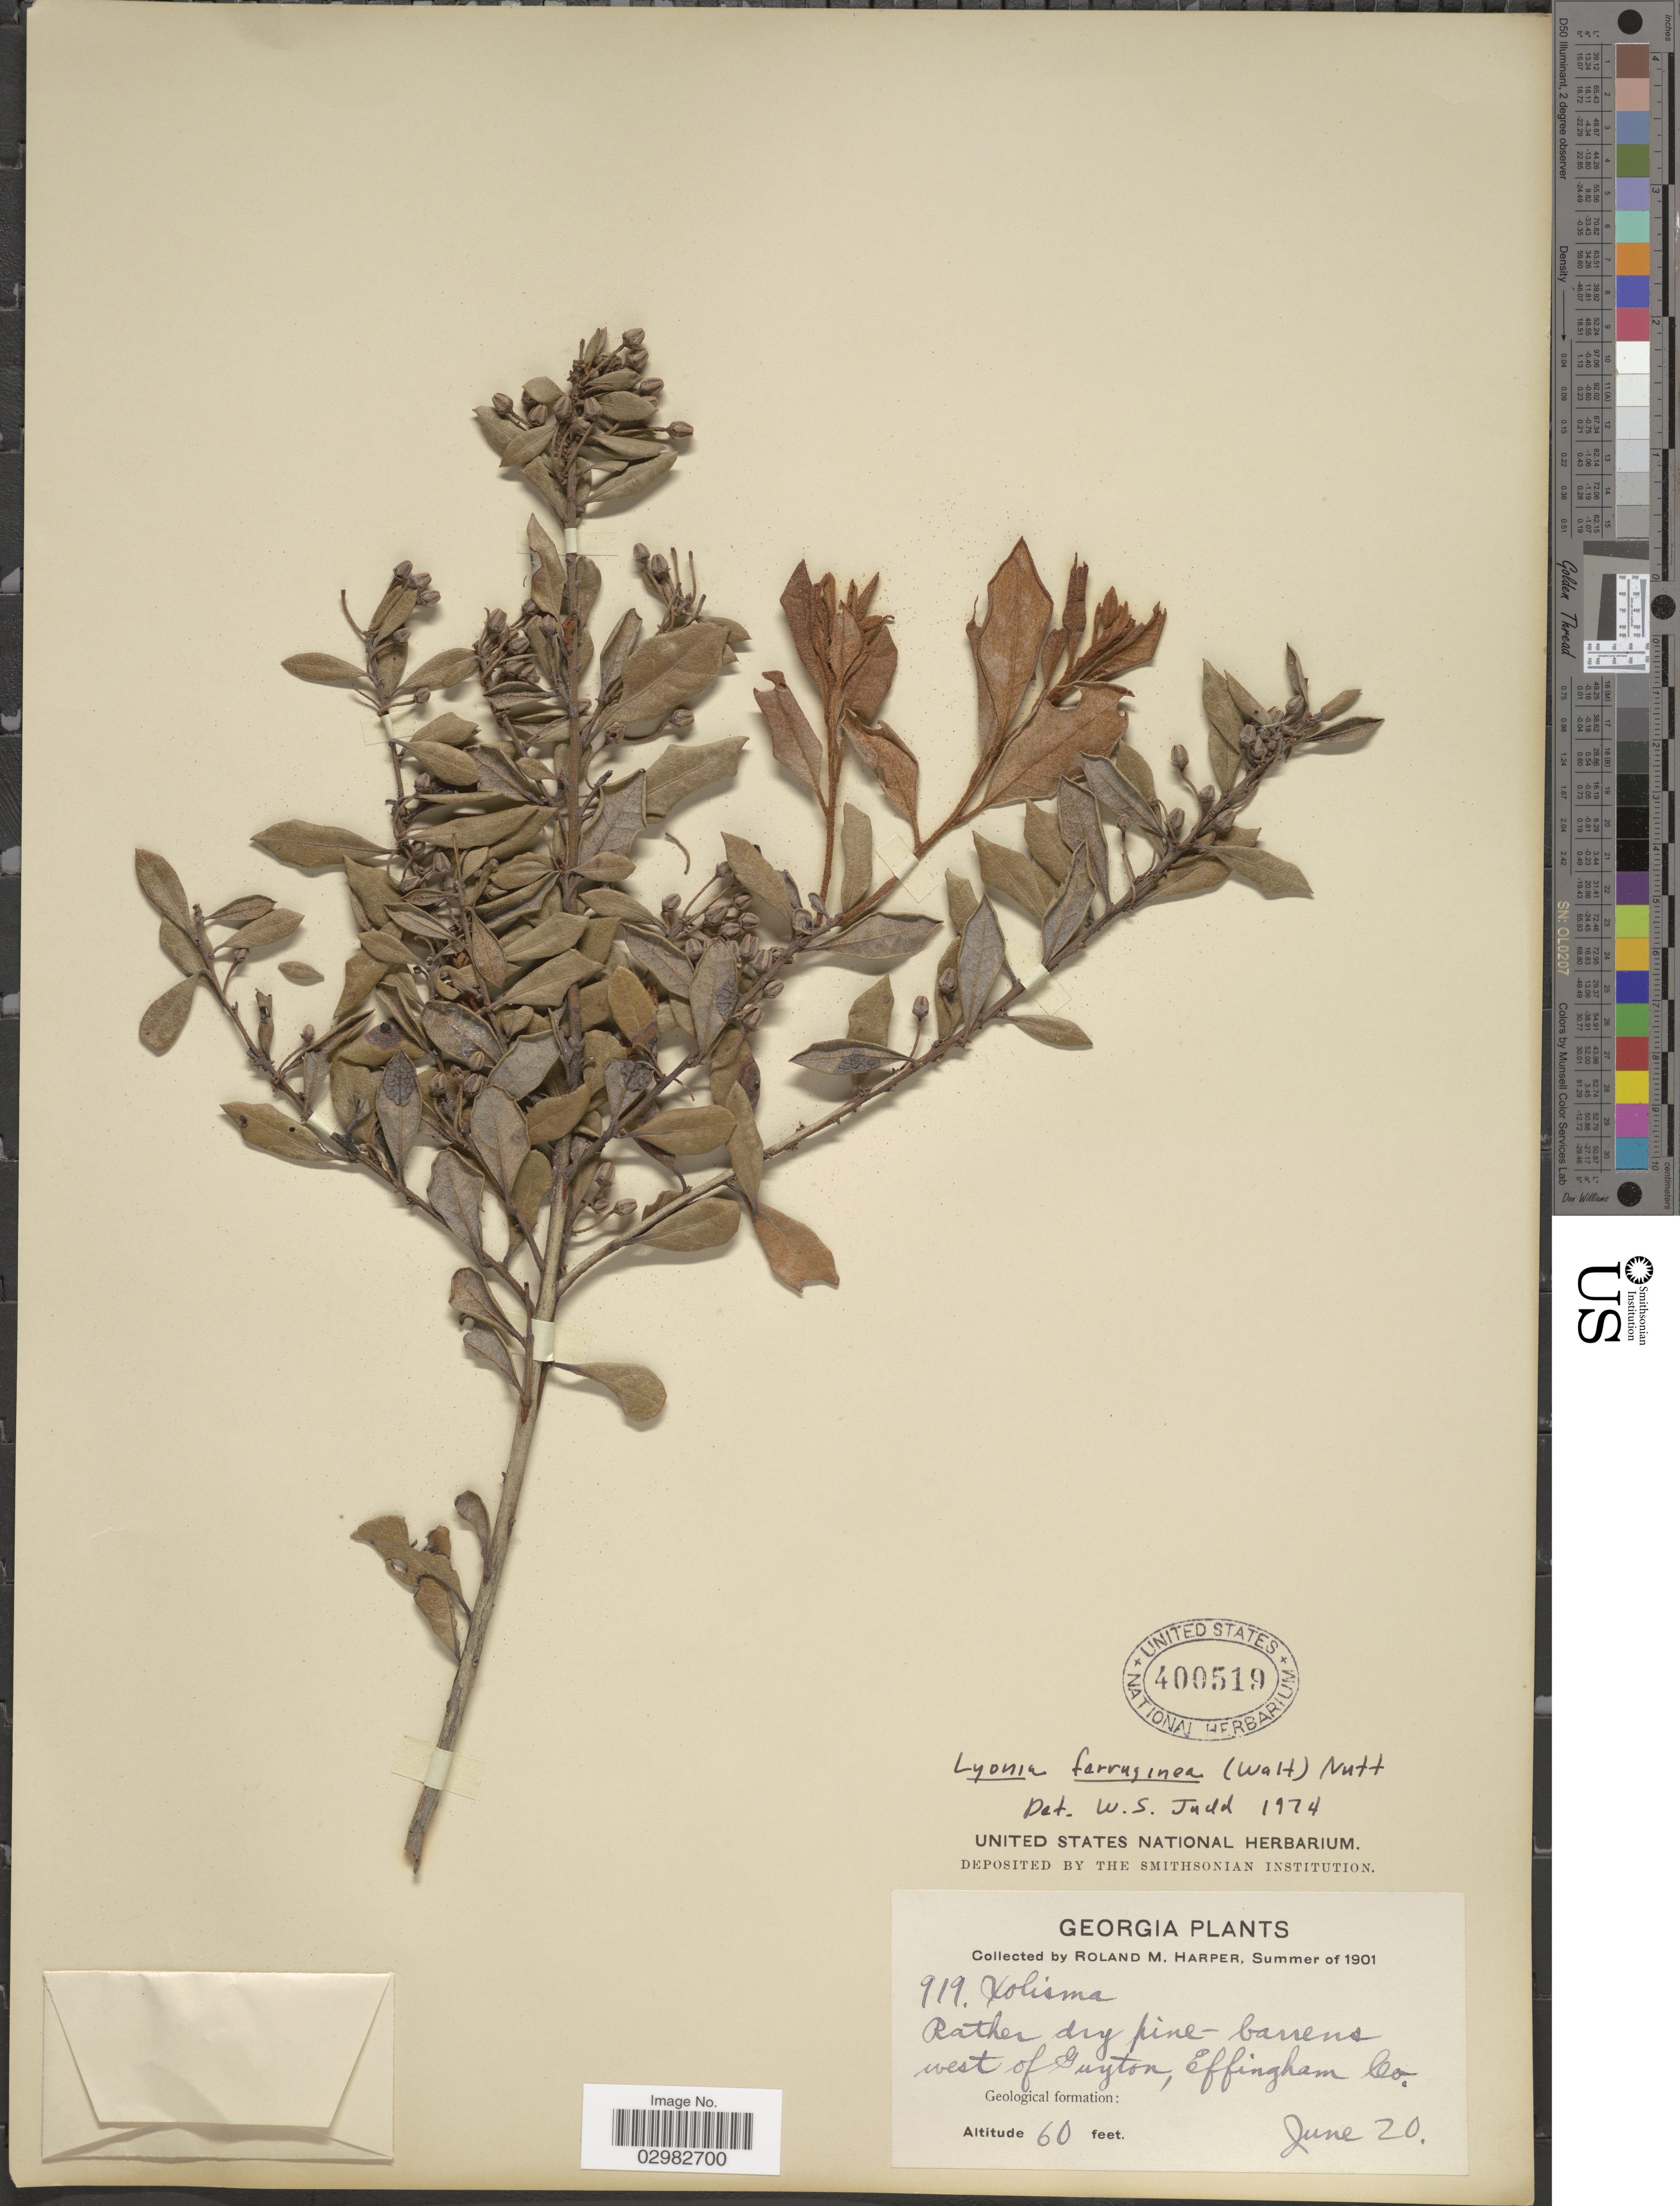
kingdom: Plantae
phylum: Tracheophyta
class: Magnoliopsida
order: Ericales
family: Ericaceae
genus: Lyonia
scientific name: Lyonia ferruginea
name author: (Walter) Nutt.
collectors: R. M. Harper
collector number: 919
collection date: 1901-06-20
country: United States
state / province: Georgia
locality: Rather dry pine-barrens west of Guyton, Effingham Co.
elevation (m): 18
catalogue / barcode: US 400519